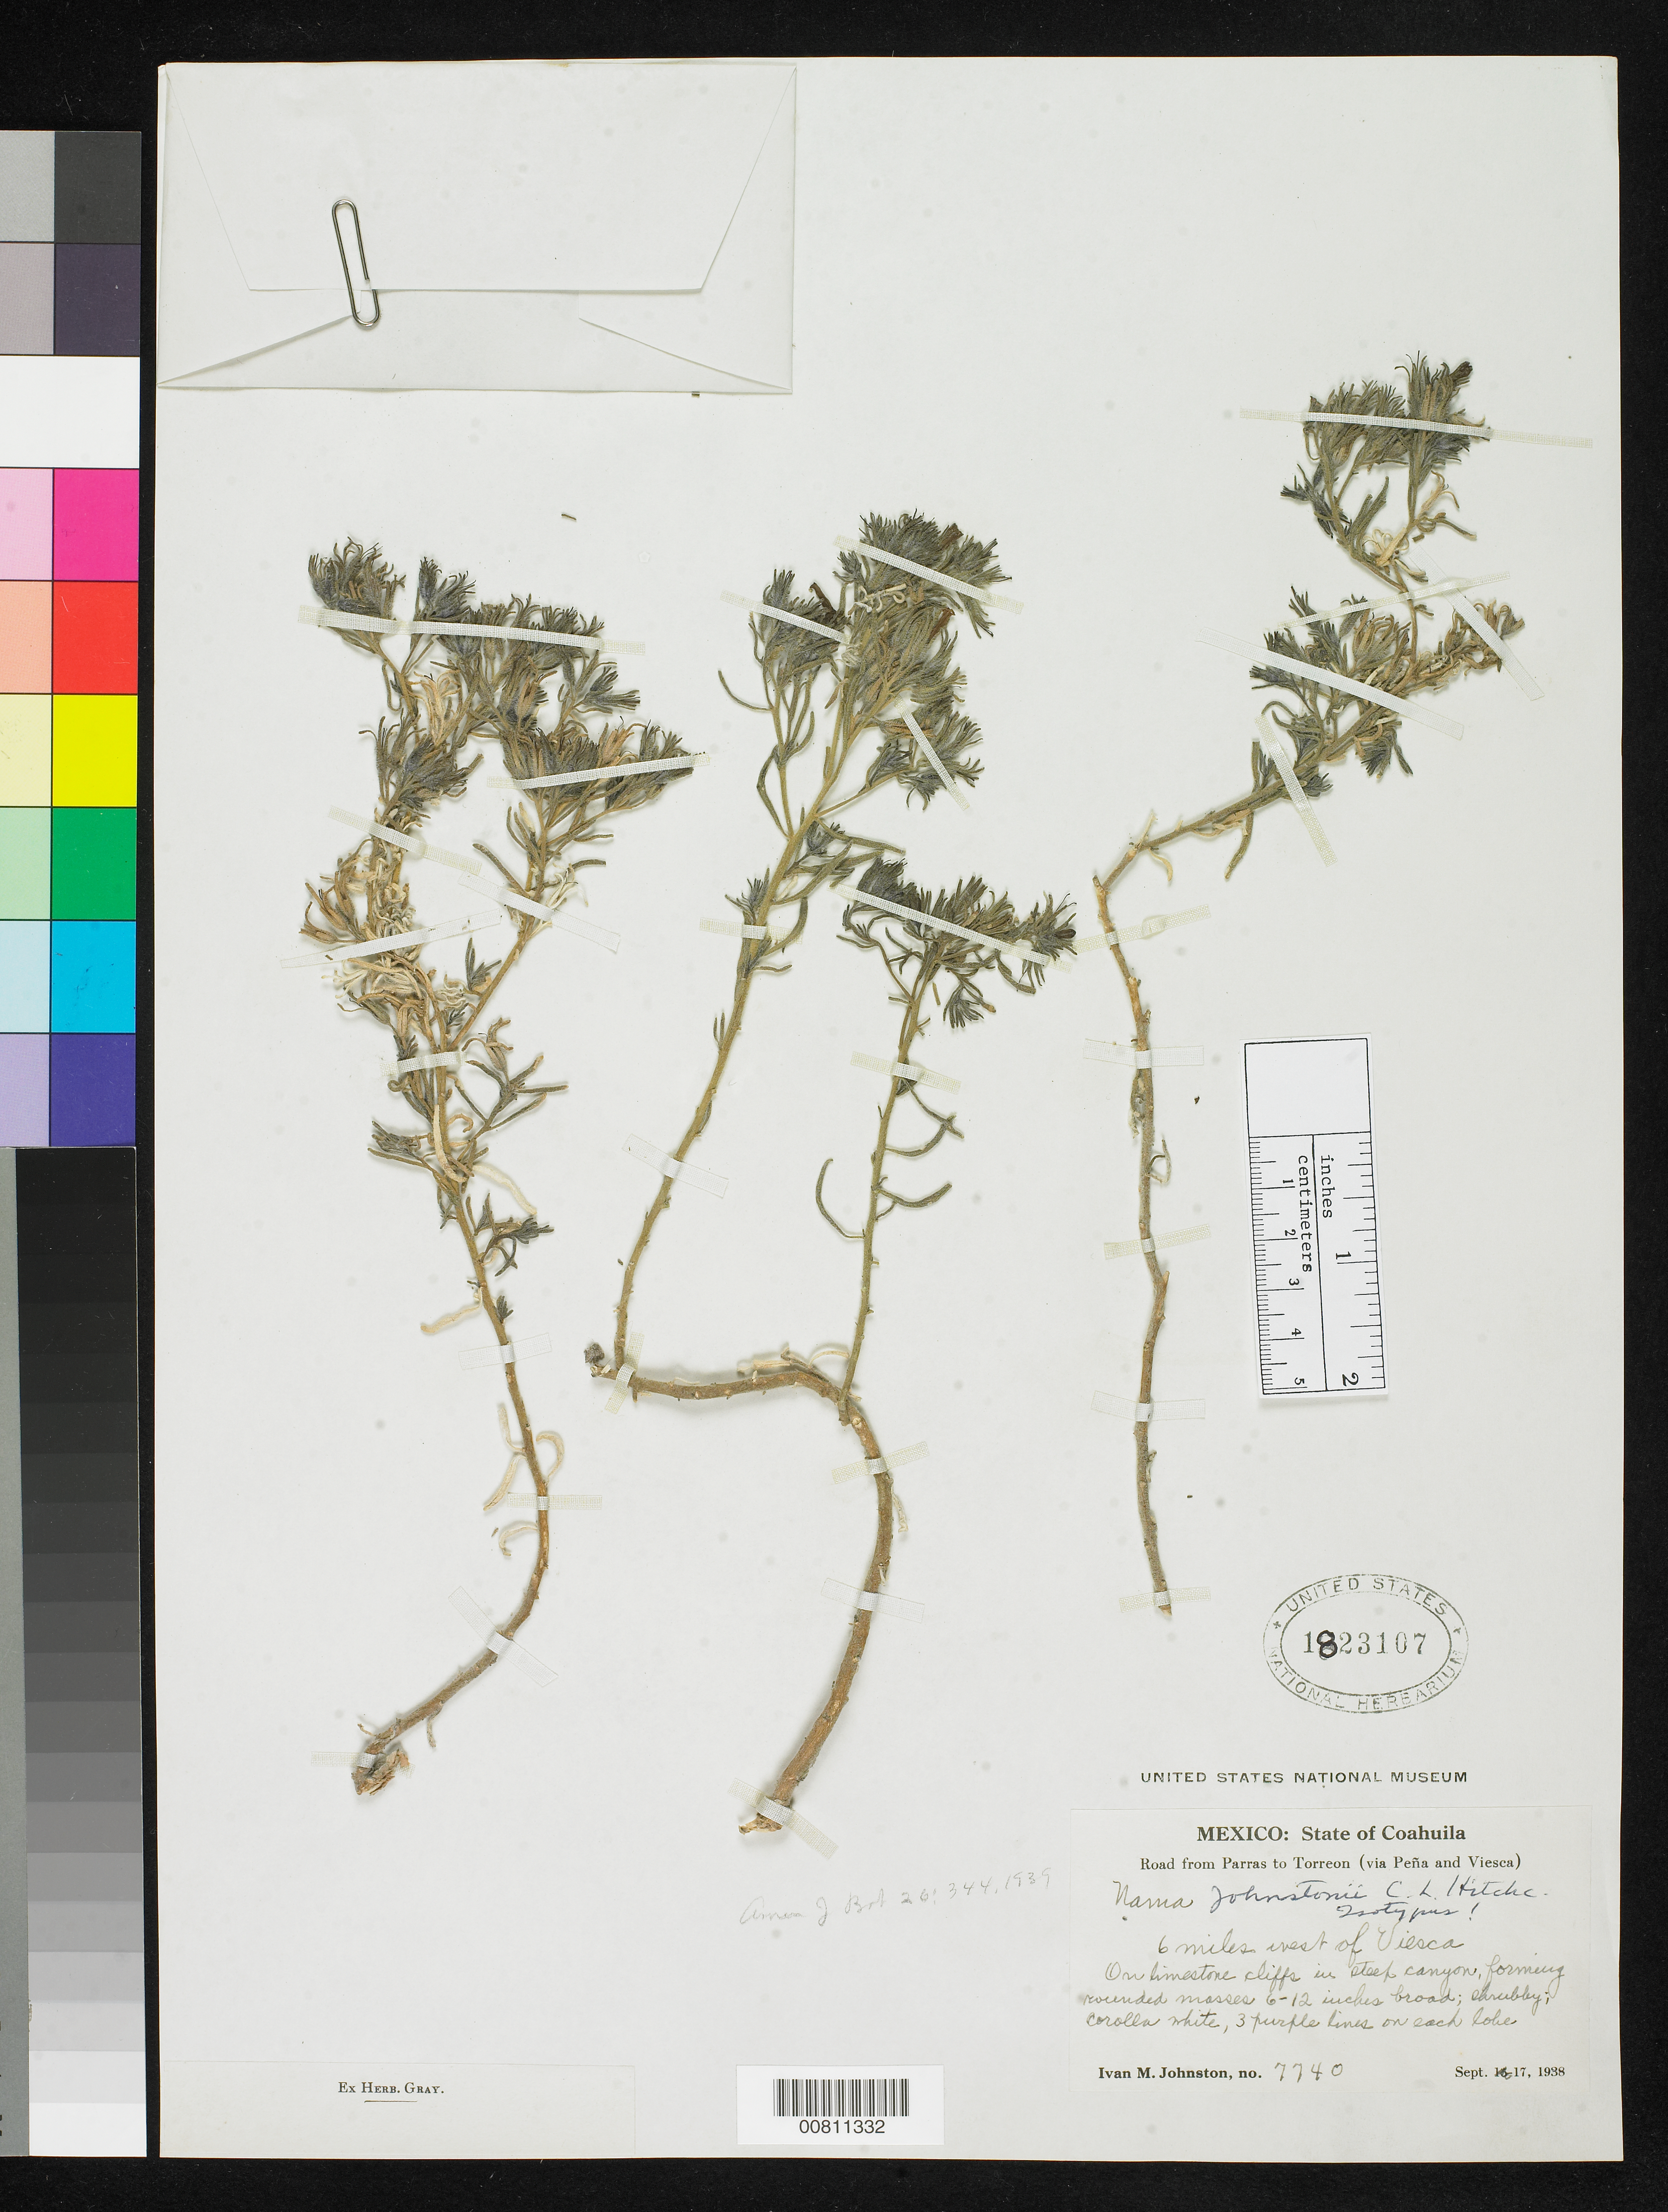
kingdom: Plantae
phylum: Tracheophyta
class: Magnoliopsida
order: Boraginales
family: Namaceae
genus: Nama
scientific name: Nama johnstonii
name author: C.L. Hitchc.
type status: Isotype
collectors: I.M. Johnston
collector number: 7740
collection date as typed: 17 Sep 1938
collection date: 1938-09-17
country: Mexico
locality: E of Monserrat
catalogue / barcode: US 1823107